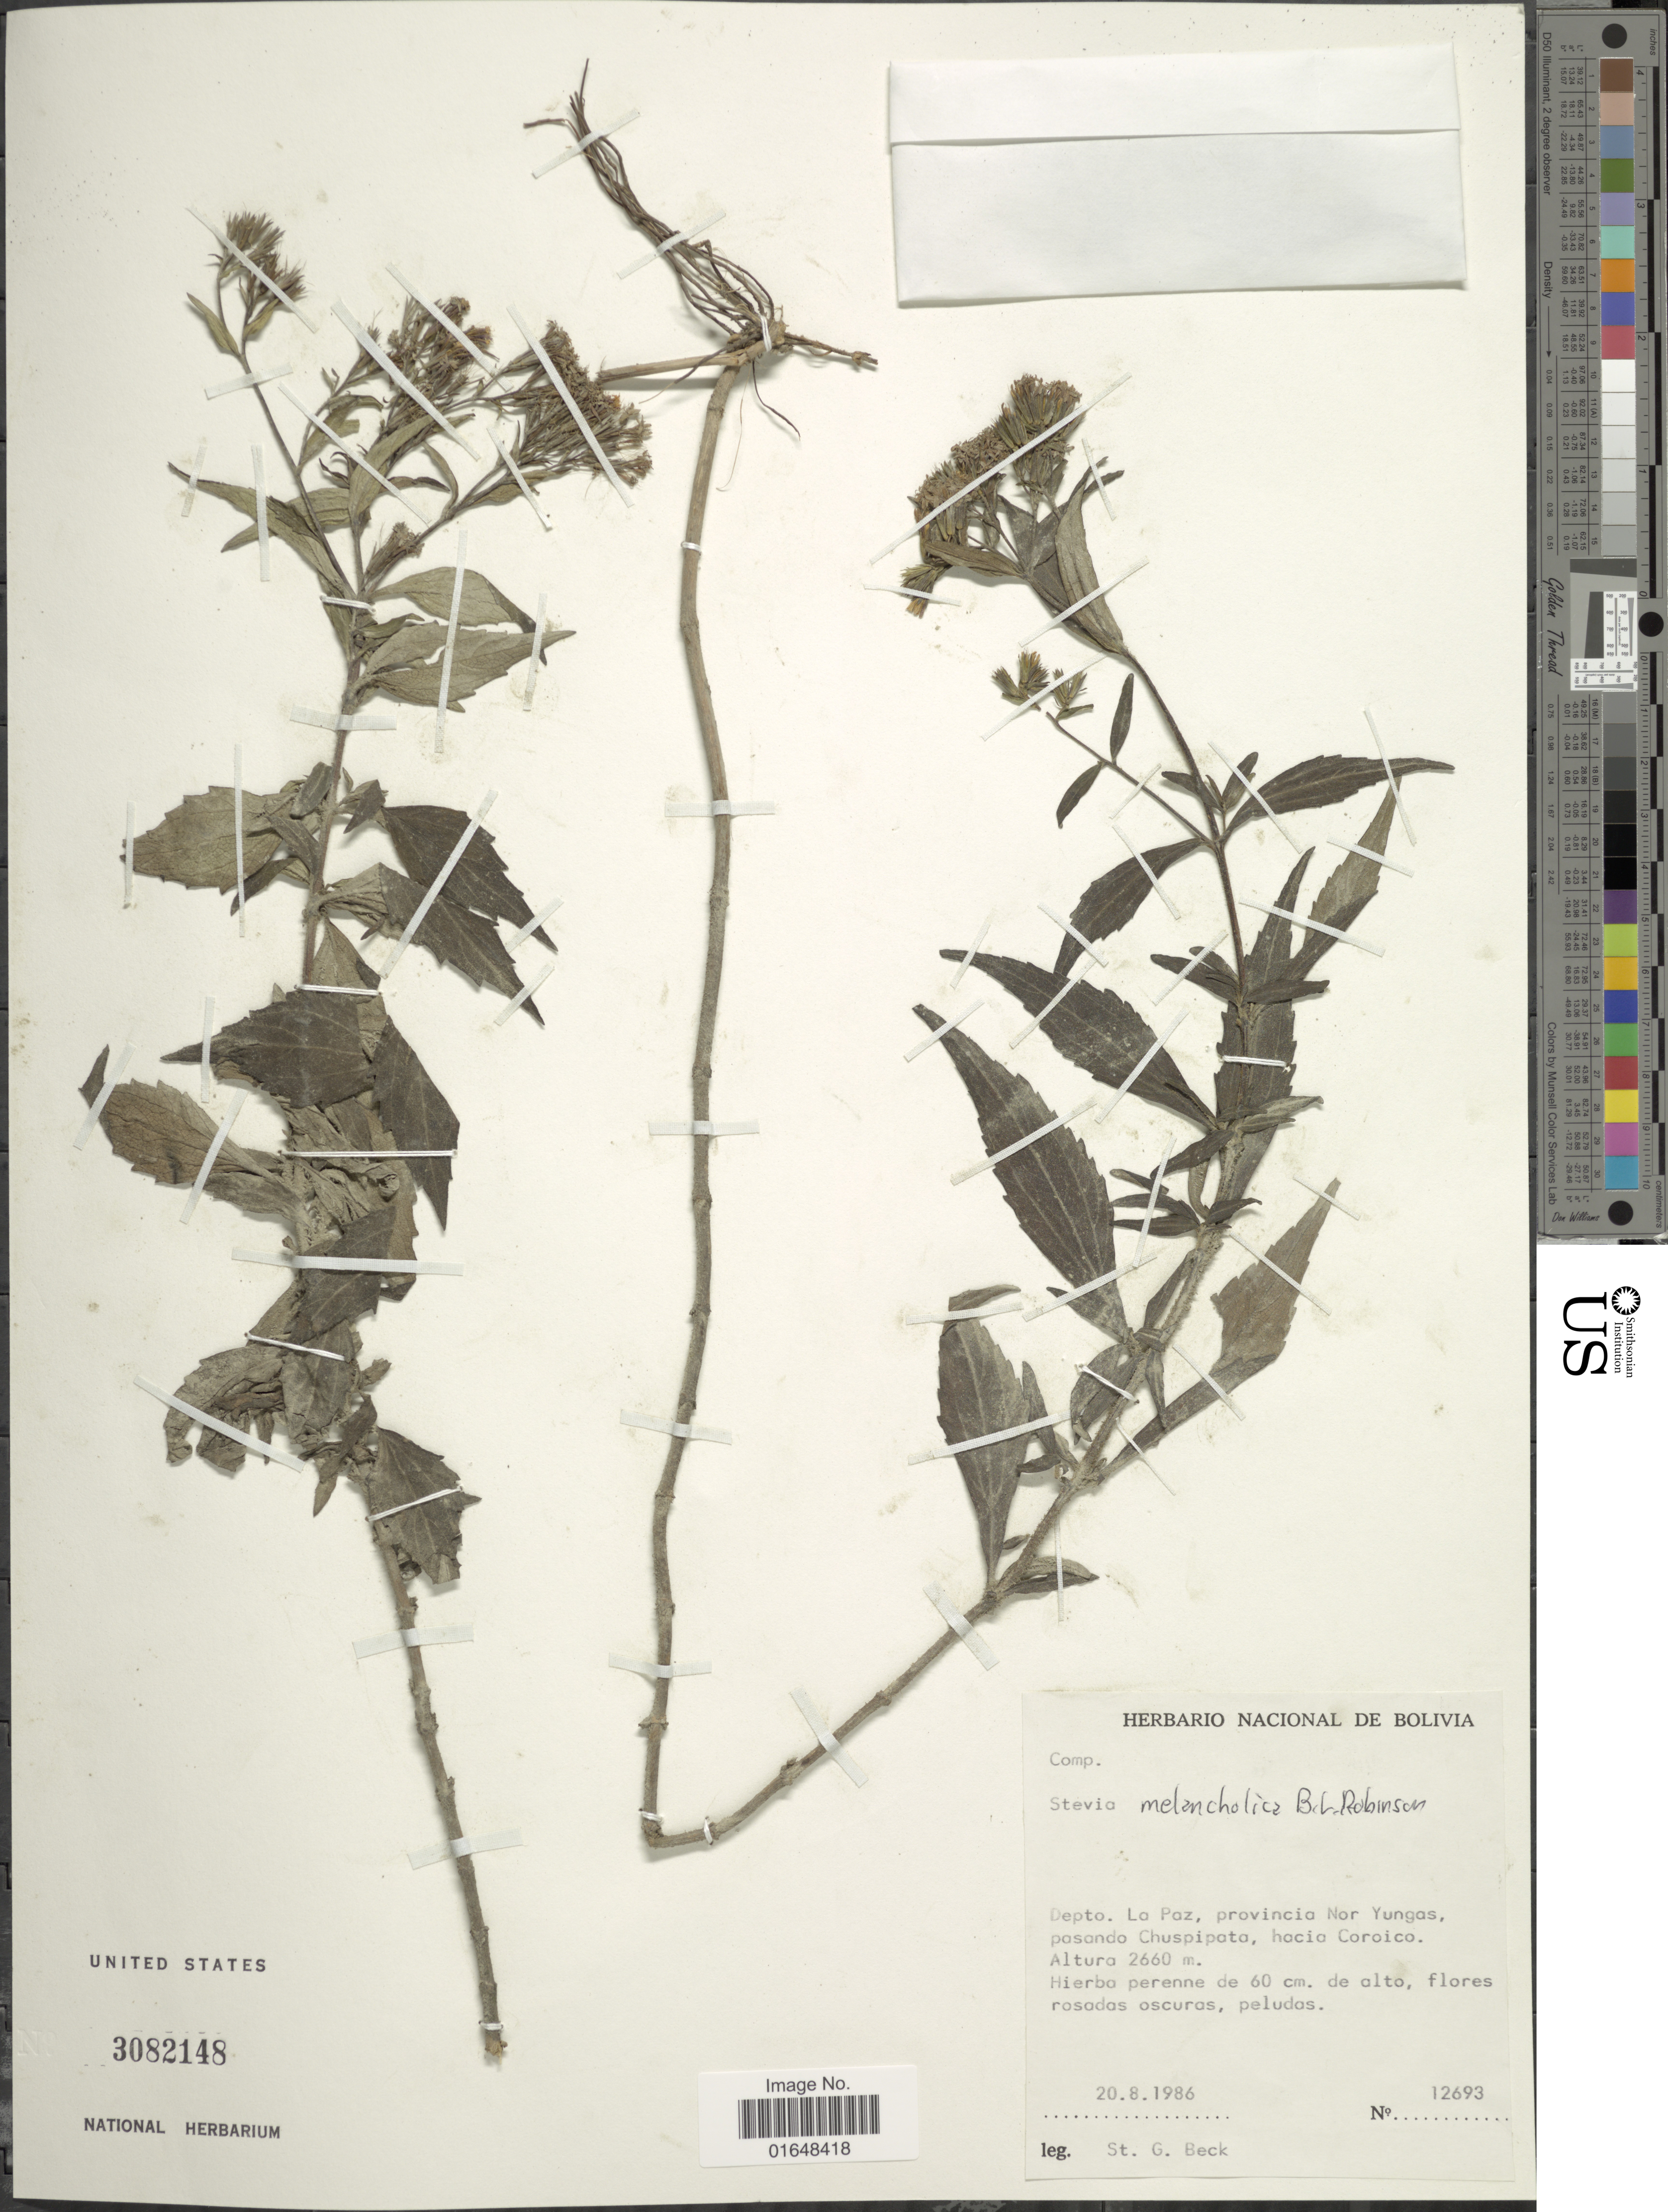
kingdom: Plantae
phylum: Tracheophyta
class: Magnoliopsida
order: Asterales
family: Asteraceae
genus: Stevia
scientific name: Stevia melancholica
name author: B.L. Rob.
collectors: S. G. Beck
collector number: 12693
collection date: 1986-08-20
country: Bolivia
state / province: La Paz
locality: Depto. La Paz, provincia Nor Yungas, pasando Chuspipata, hacia Coroico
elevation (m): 2660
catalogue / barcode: US 3082148